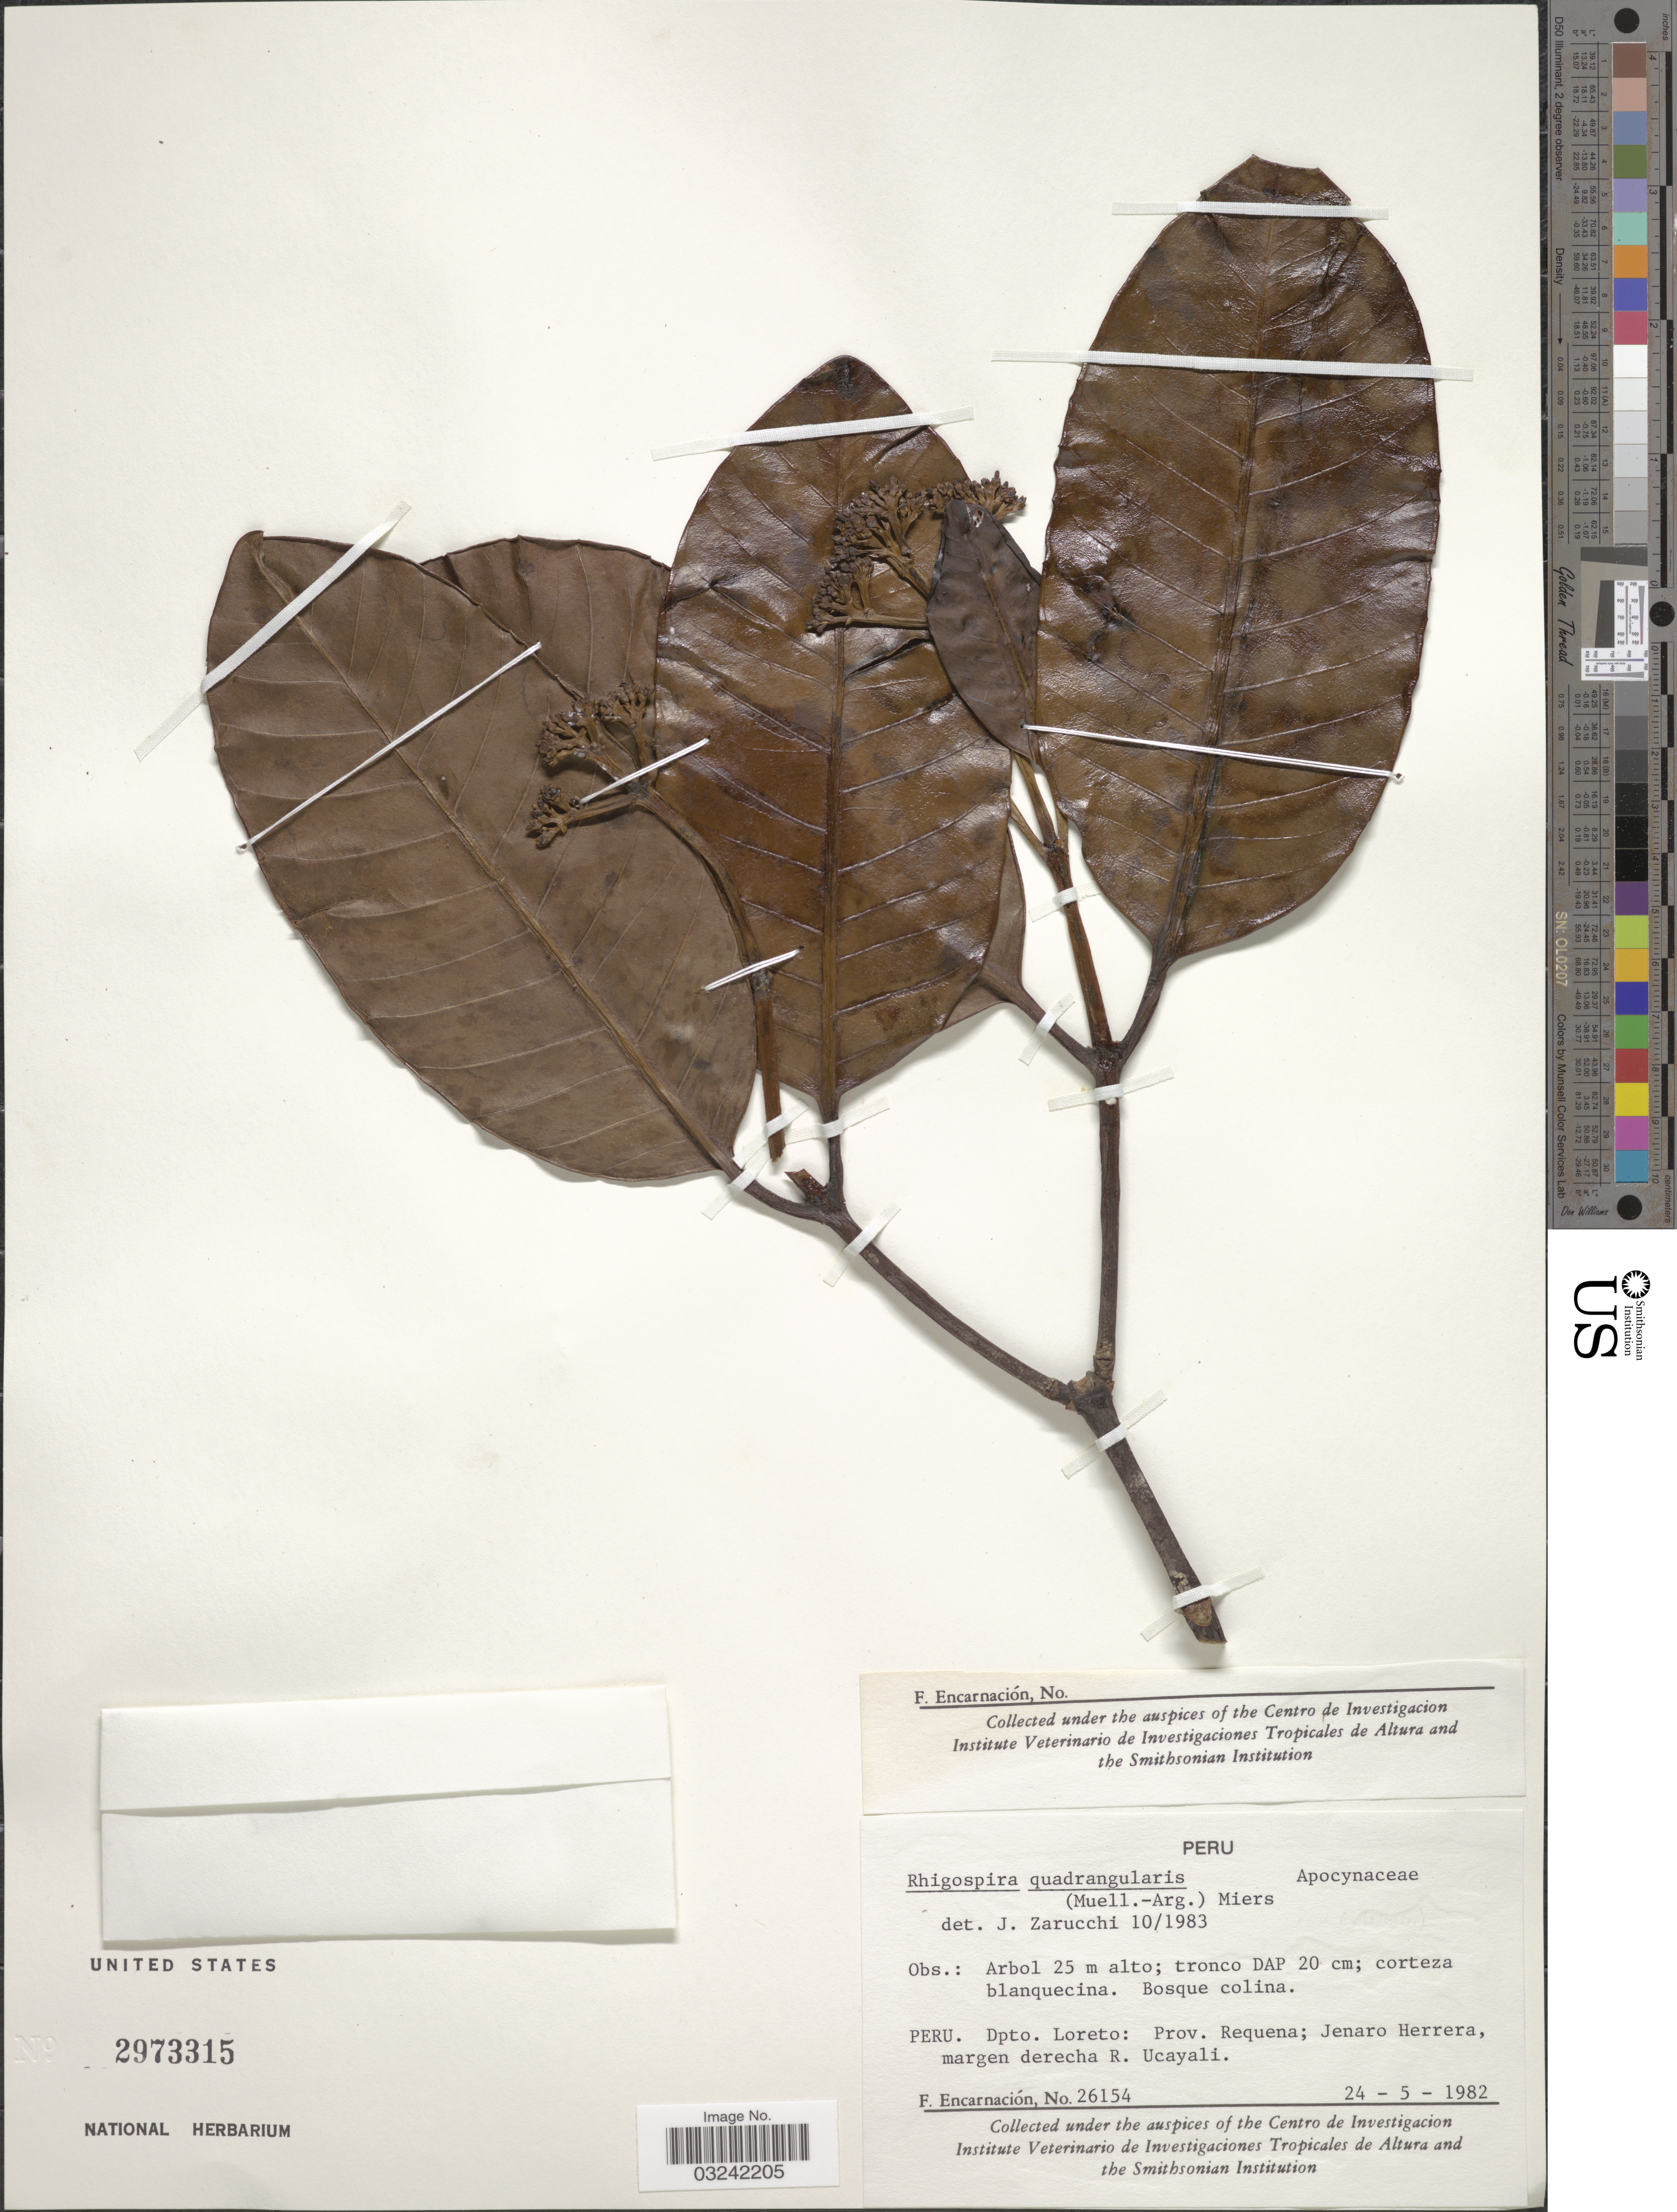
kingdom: Plantae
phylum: Tracheophyta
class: Magnoliopsida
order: Gentianales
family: Apocynaceae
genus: Rhigospira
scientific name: Rhigospira quadrangularis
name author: (Müll. Arg.) Miers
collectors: F. Encarnación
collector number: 26154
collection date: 1982-05-24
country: Peru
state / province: Loreto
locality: Dpto. Loreto: Prov. Requena; Jenaro Herrera, margen derecha R. Ucayali.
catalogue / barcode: US 2973315